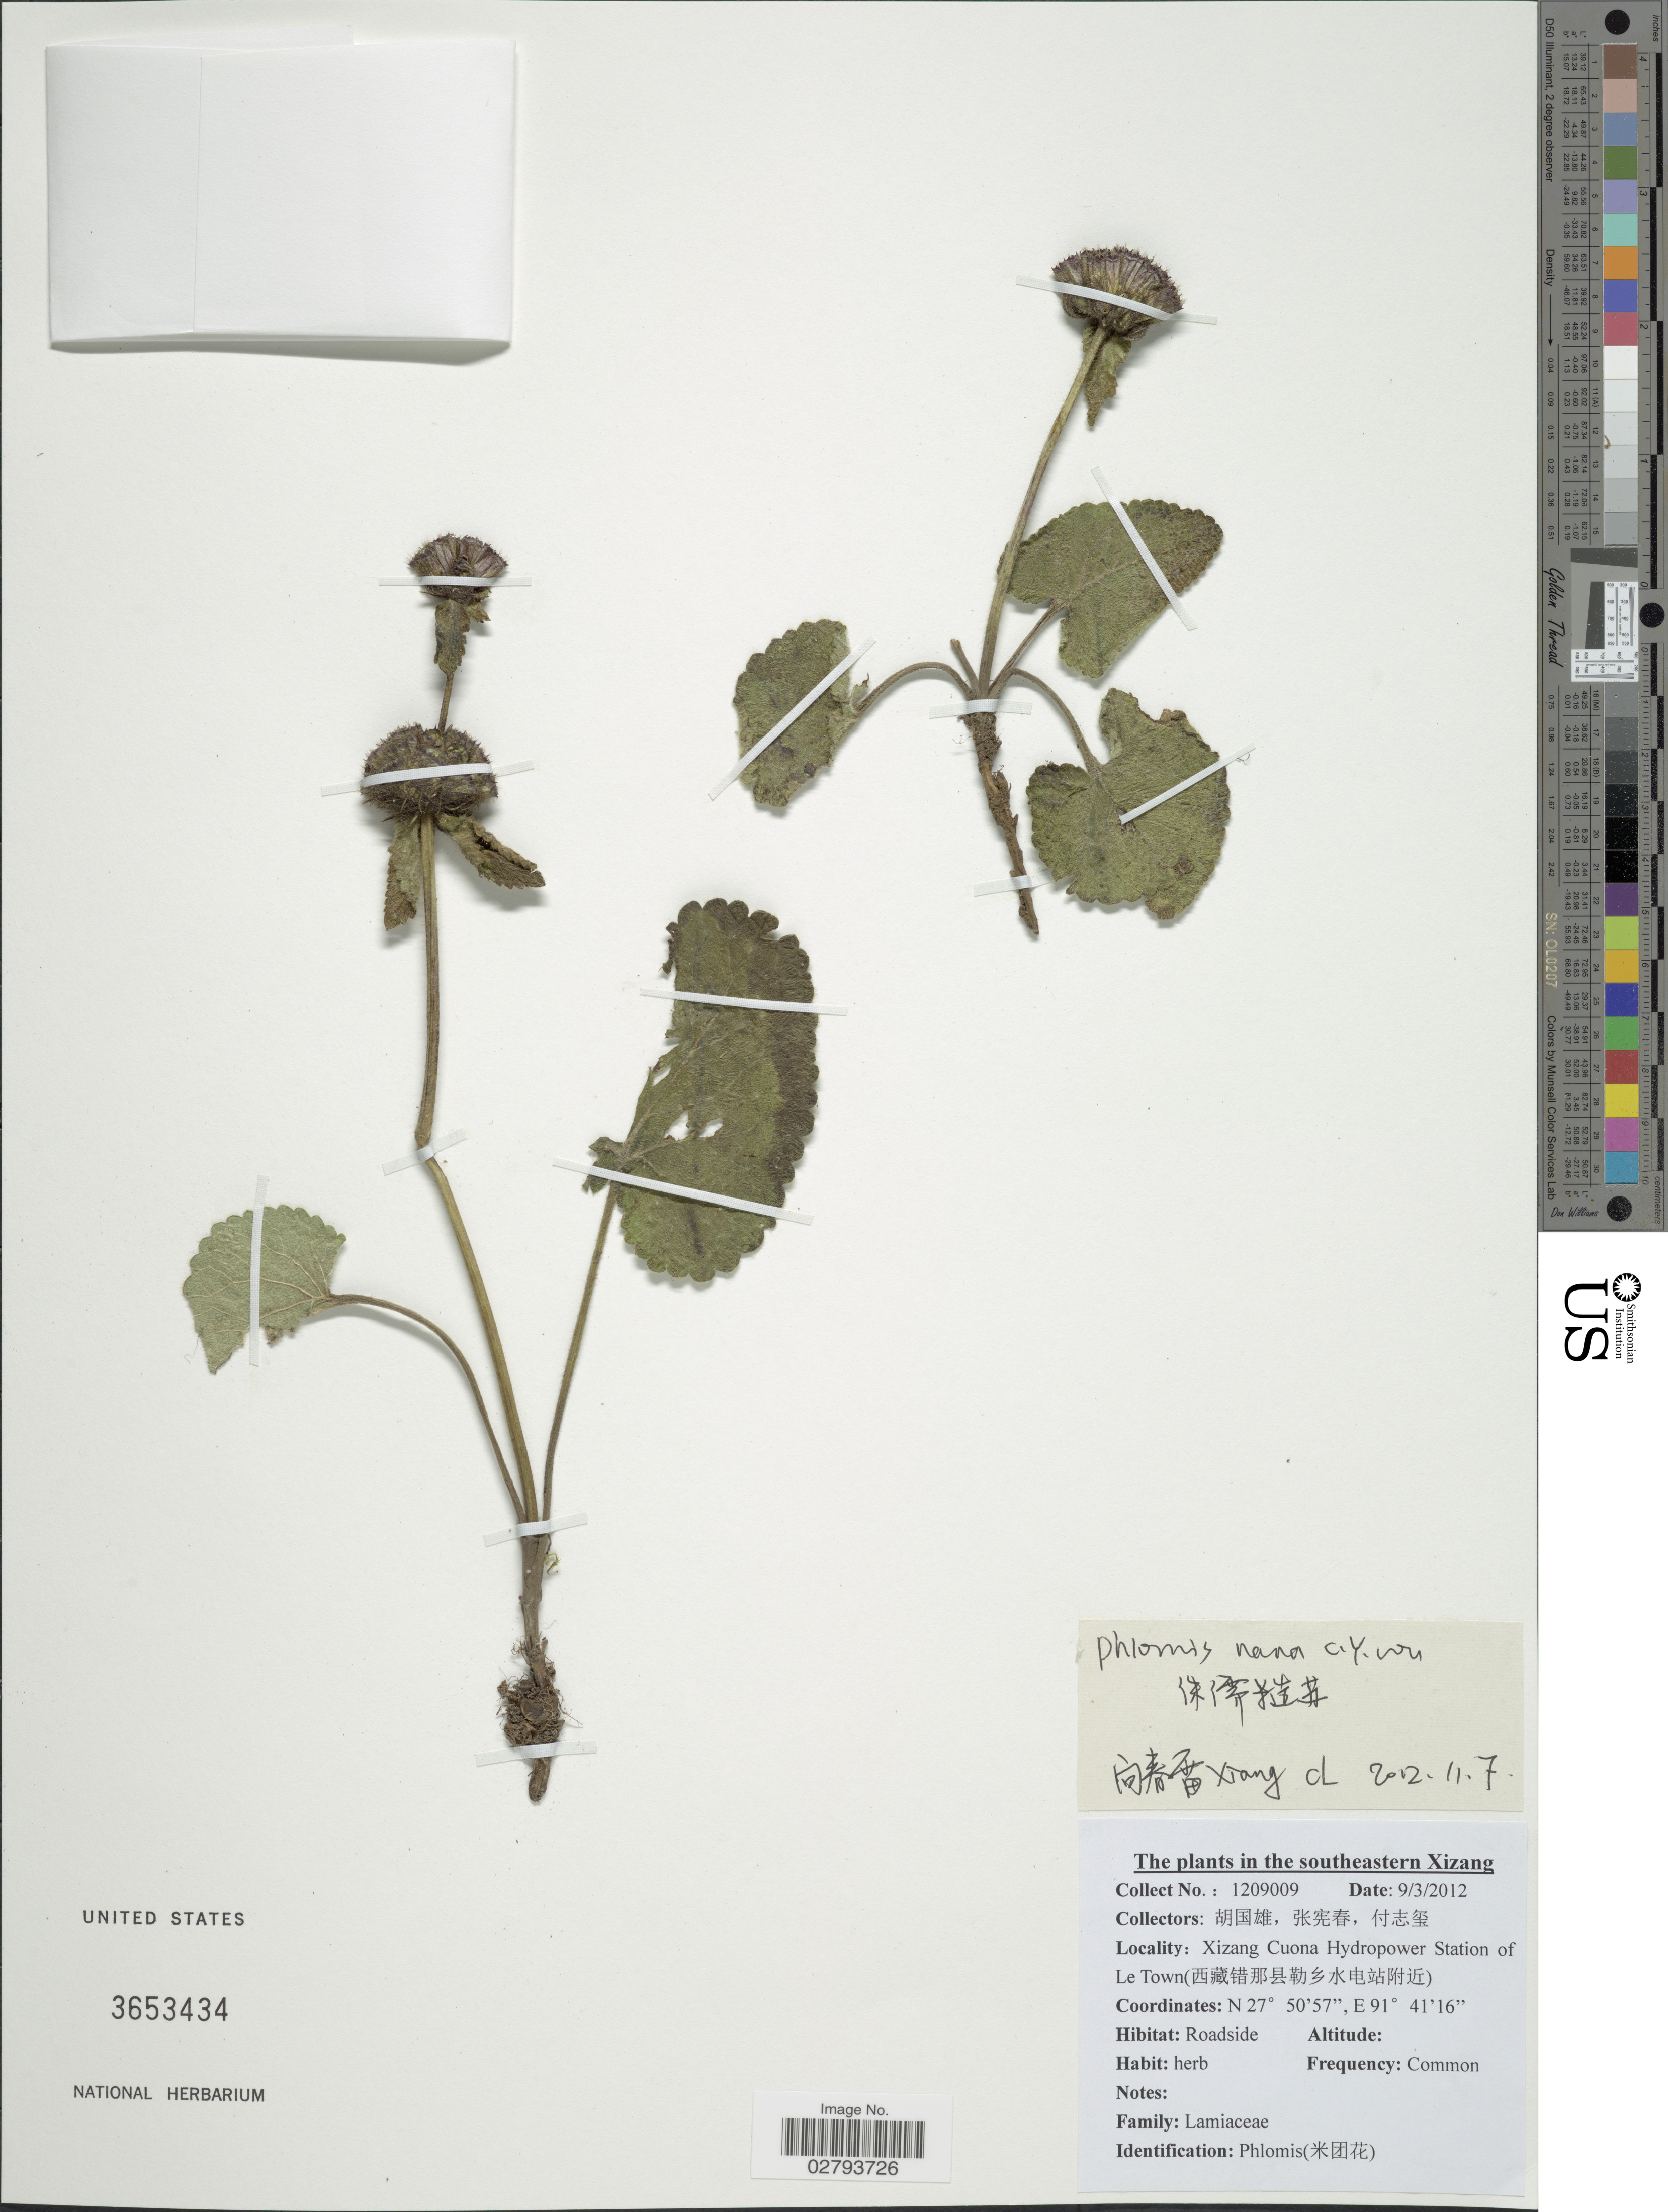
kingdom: Plantae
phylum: Tracheophyta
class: Magnoliopsida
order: Lamiales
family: Lamiaceae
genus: Phlomis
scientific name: Phlomis nana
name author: C.Y. Wu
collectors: Collector illegible, Collector illegible & Collector illegible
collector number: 1209009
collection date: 2012-03-09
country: China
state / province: Xizang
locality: Southeastern Xizang, Xizang Cuona Hydropower Station of Le Town.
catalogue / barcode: US 3653434